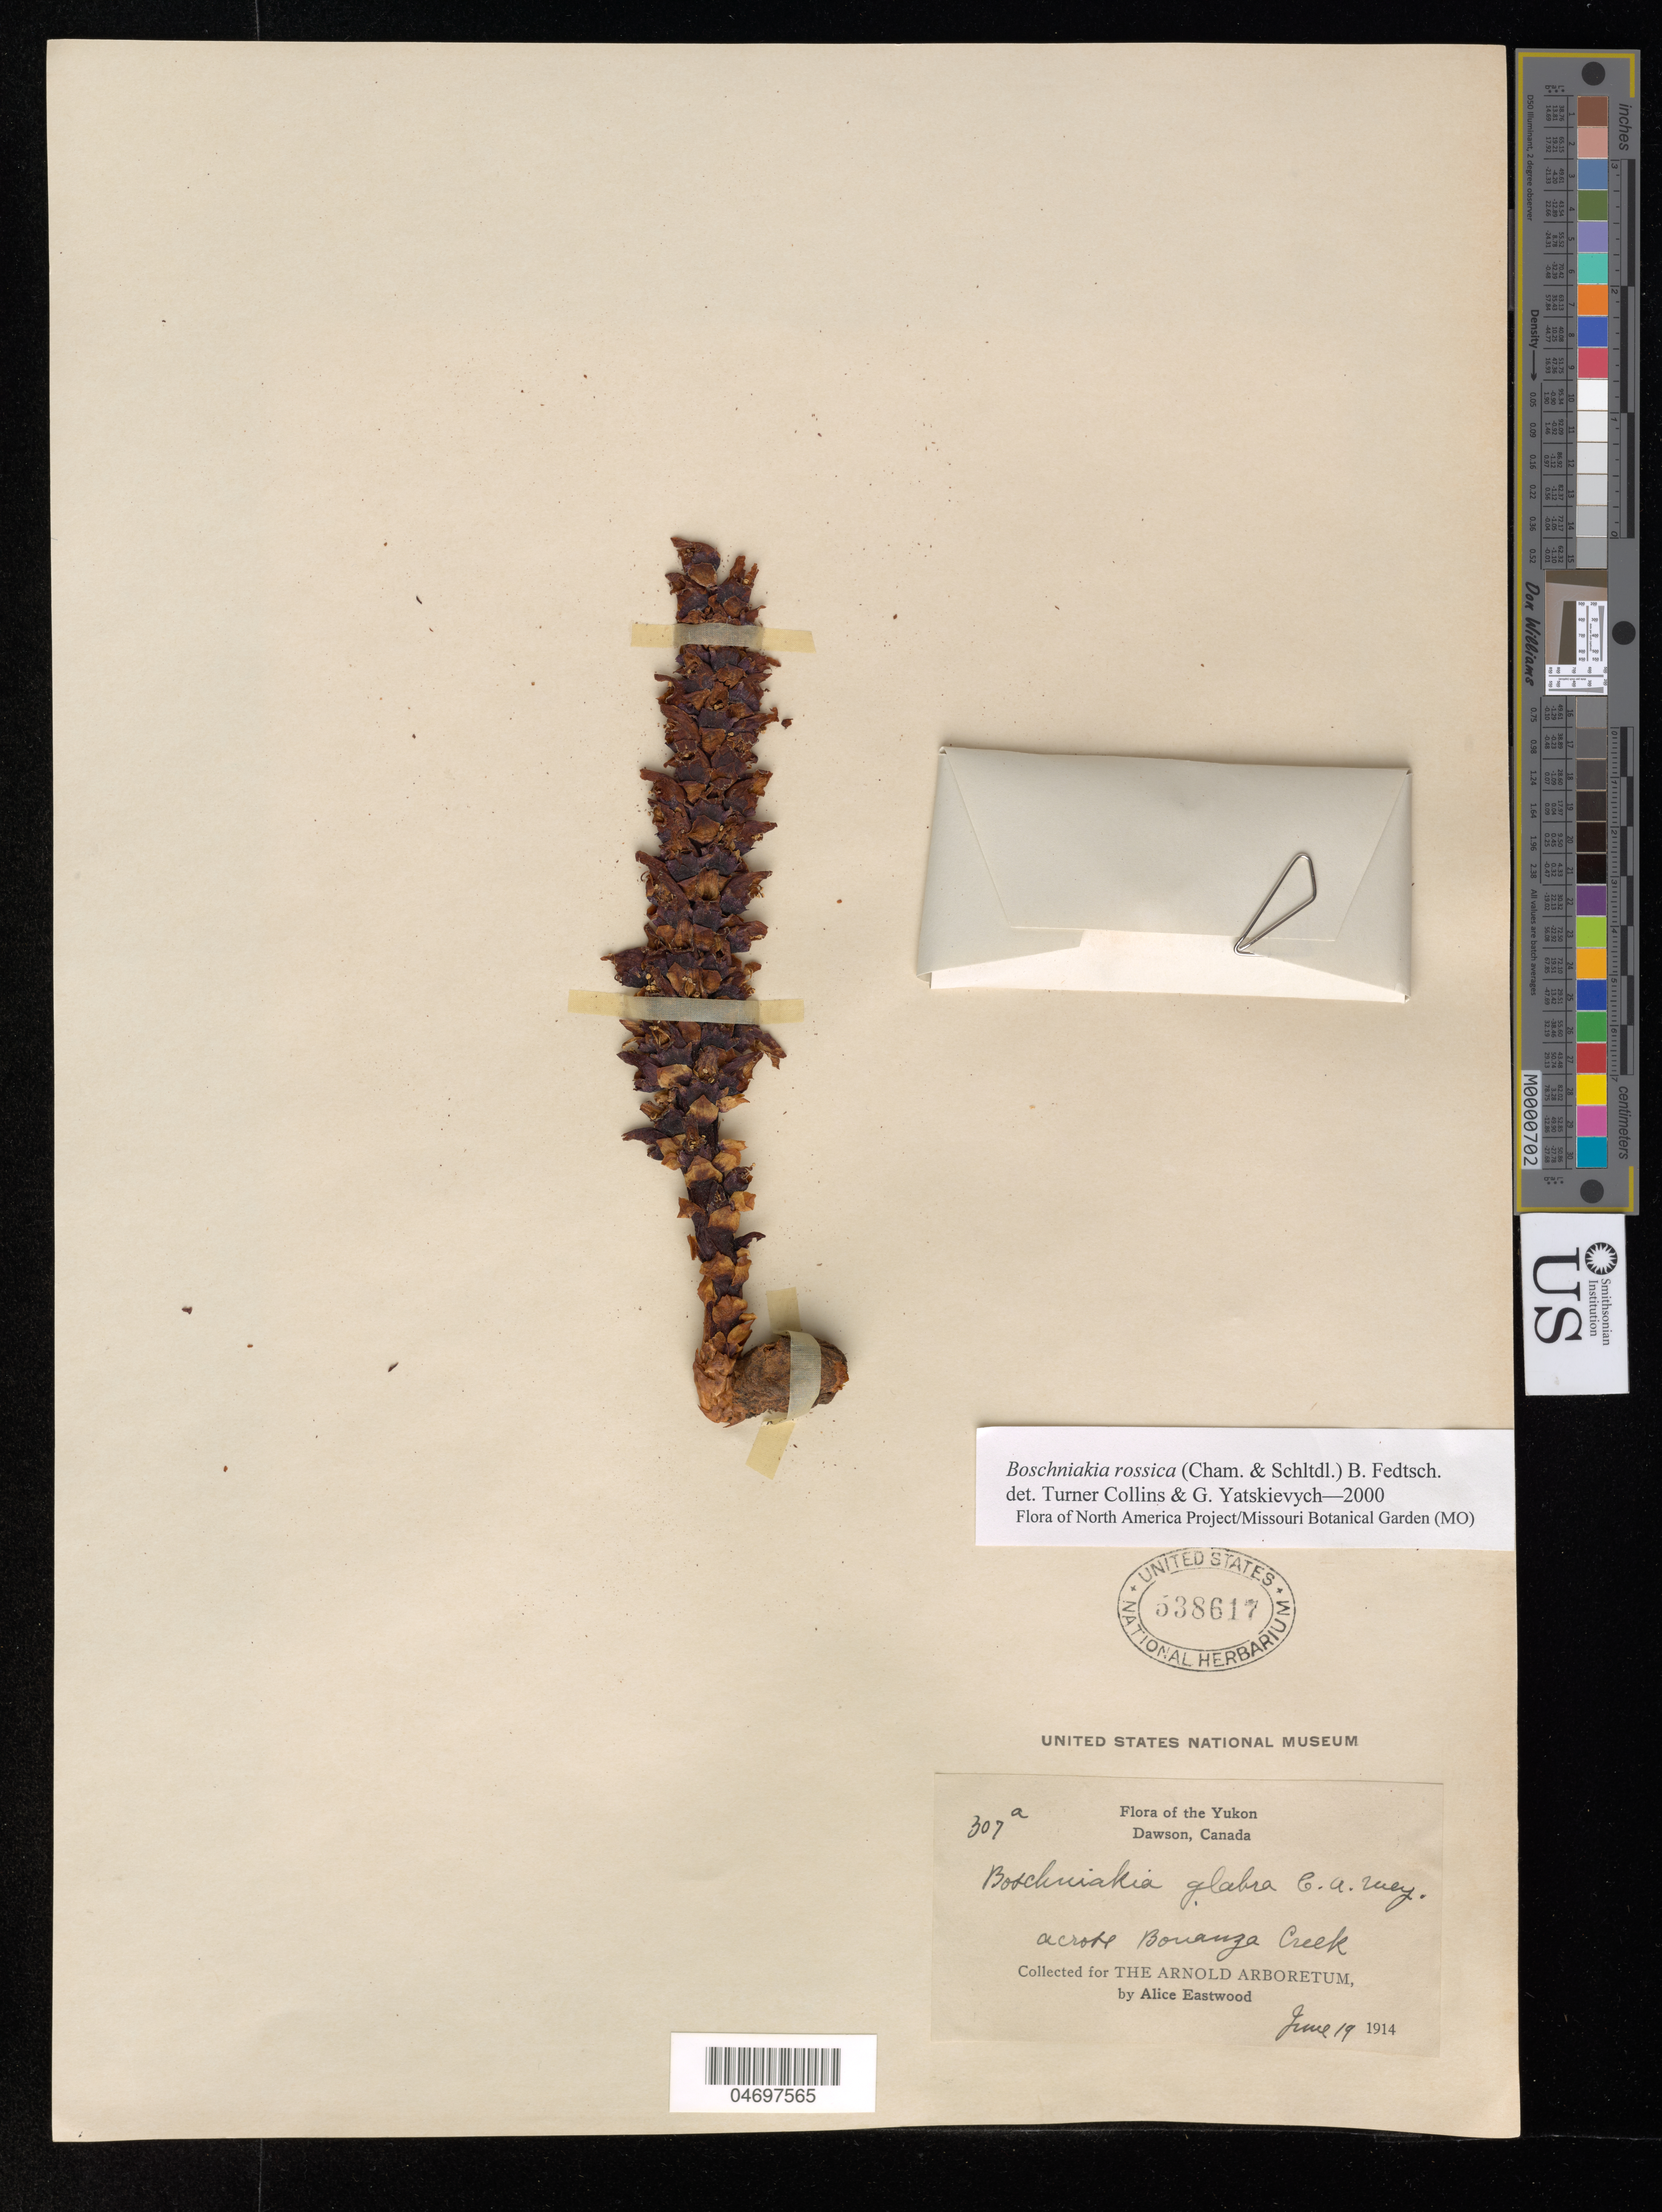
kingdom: Plantae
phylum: Tracheophyta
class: Magnoliopsida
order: Lamiales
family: Orobanchaceae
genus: Boschniakia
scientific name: Boschniakia rossica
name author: (Cham. & Schltdl.) B. Fedtsch.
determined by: Collins, L. T.; Yatskievych, G. A.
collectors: A. Eastwood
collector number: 307 a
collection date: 1914-06-19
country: Canada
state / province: Yukon Territory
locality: Dawson, Bonanza Creek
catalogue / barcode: US 538617